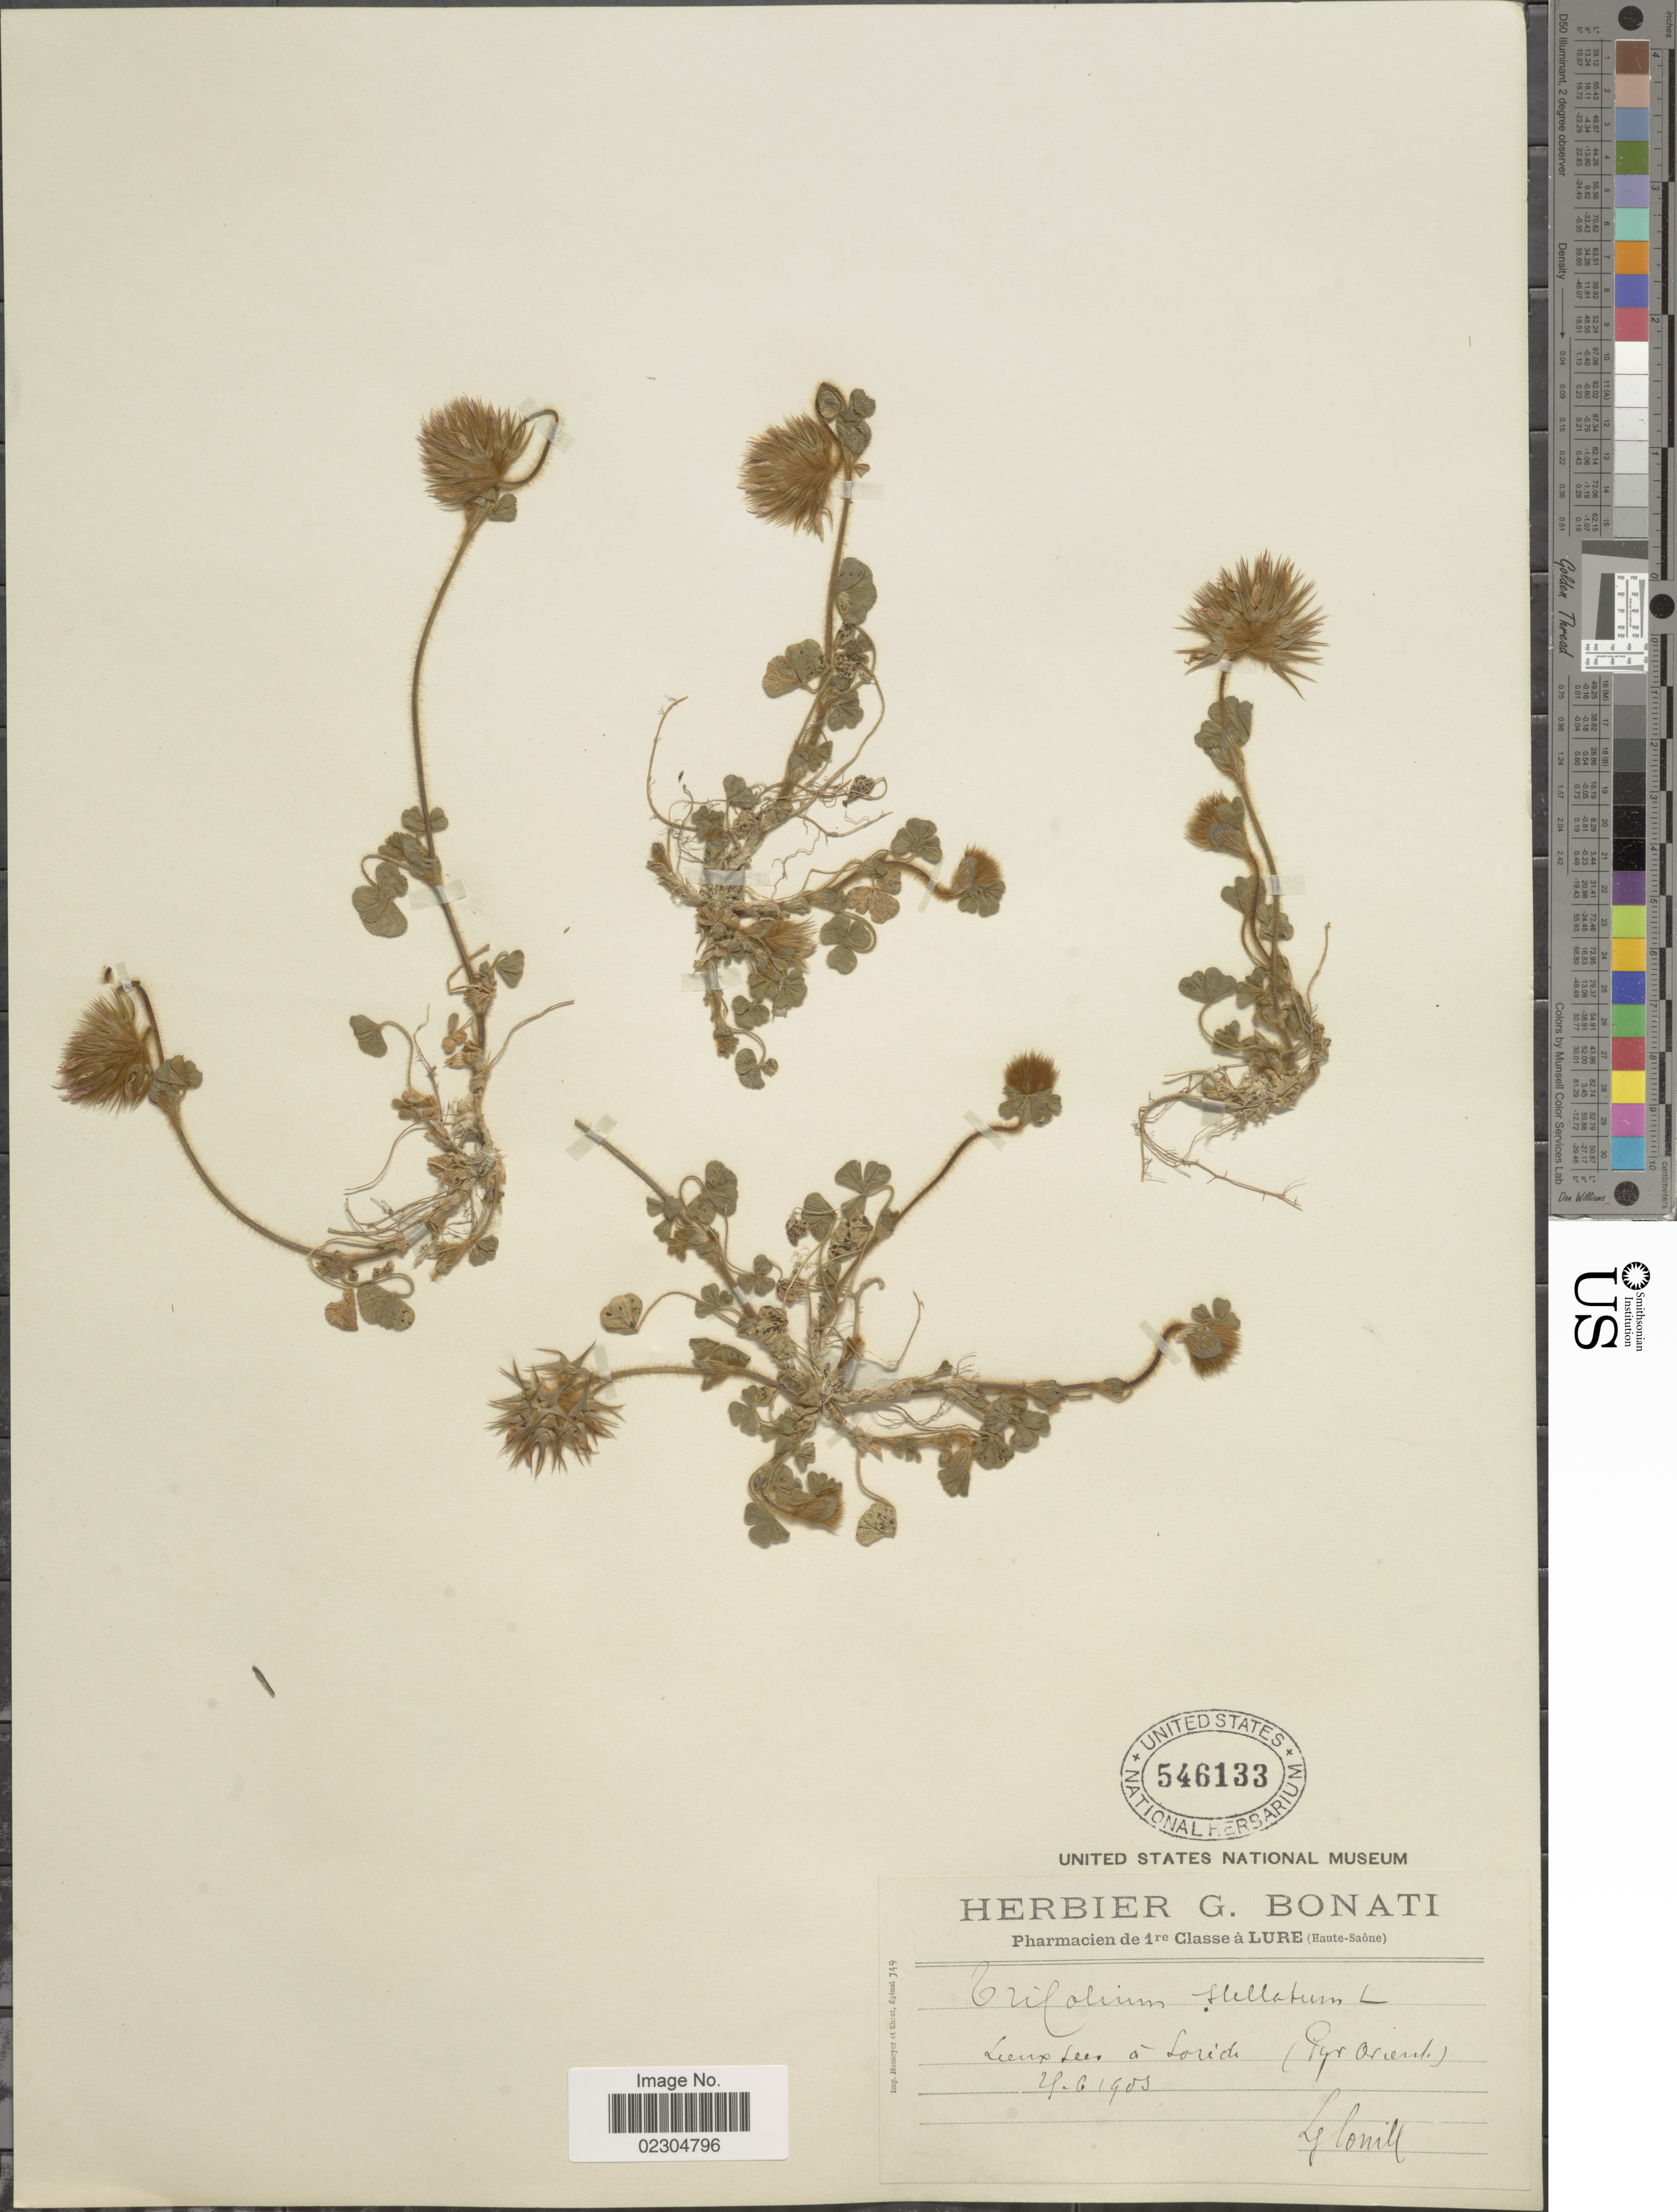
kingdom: Plantae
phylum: Tracheophyta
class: Magnoliopsida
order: Fabales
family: Fabaceae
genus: Trifolium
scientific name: Trifolium stellatum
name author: L.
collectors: Conill, L.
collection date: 1903-06-29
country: France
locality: Lieux lees á Sorido (Pyr orient) [interpreted]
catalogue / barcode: US 546133